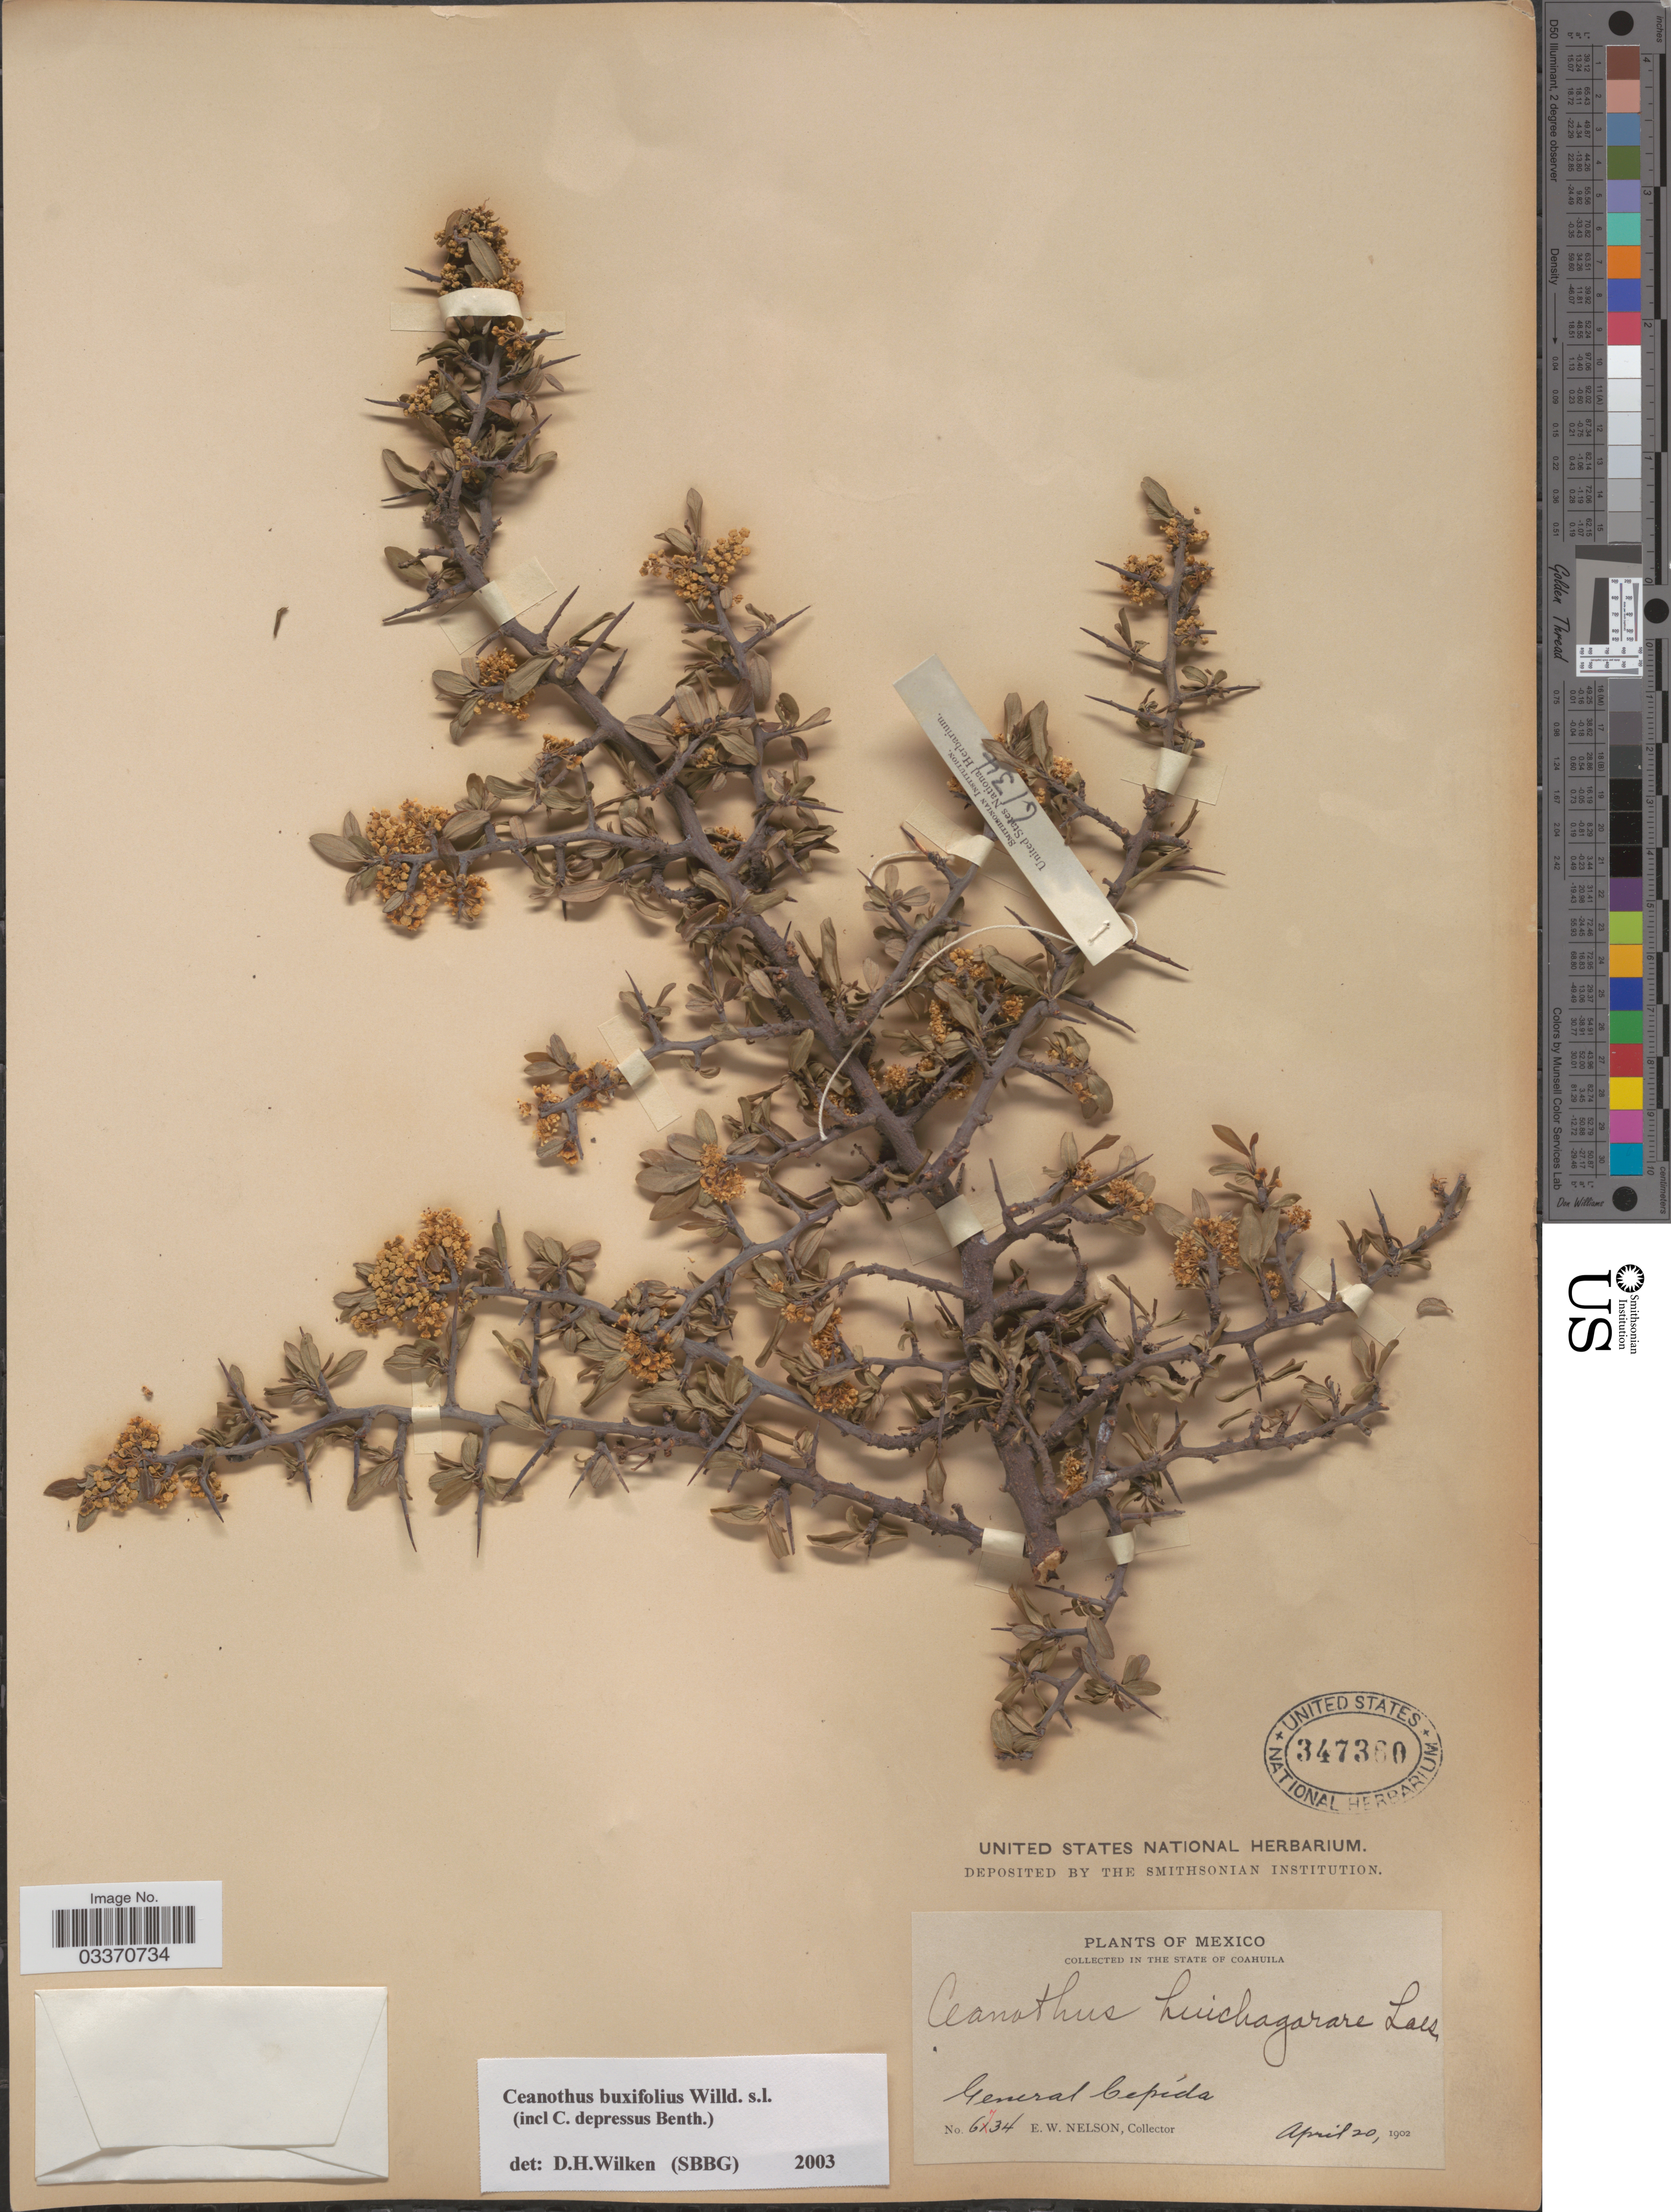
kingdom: Plantae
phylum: Tracheophyta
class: Magnoliopsida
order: Rosales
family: Rhamnaceae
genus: Ceanothus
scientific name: Ceanothus buxifolius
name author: Willd. ex Roem. & Schult.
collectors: E. W. Nelson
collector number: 6734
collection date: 1902-04-20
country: Mexico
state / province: Coahuila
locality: General Cepída.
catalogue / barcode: US 347360